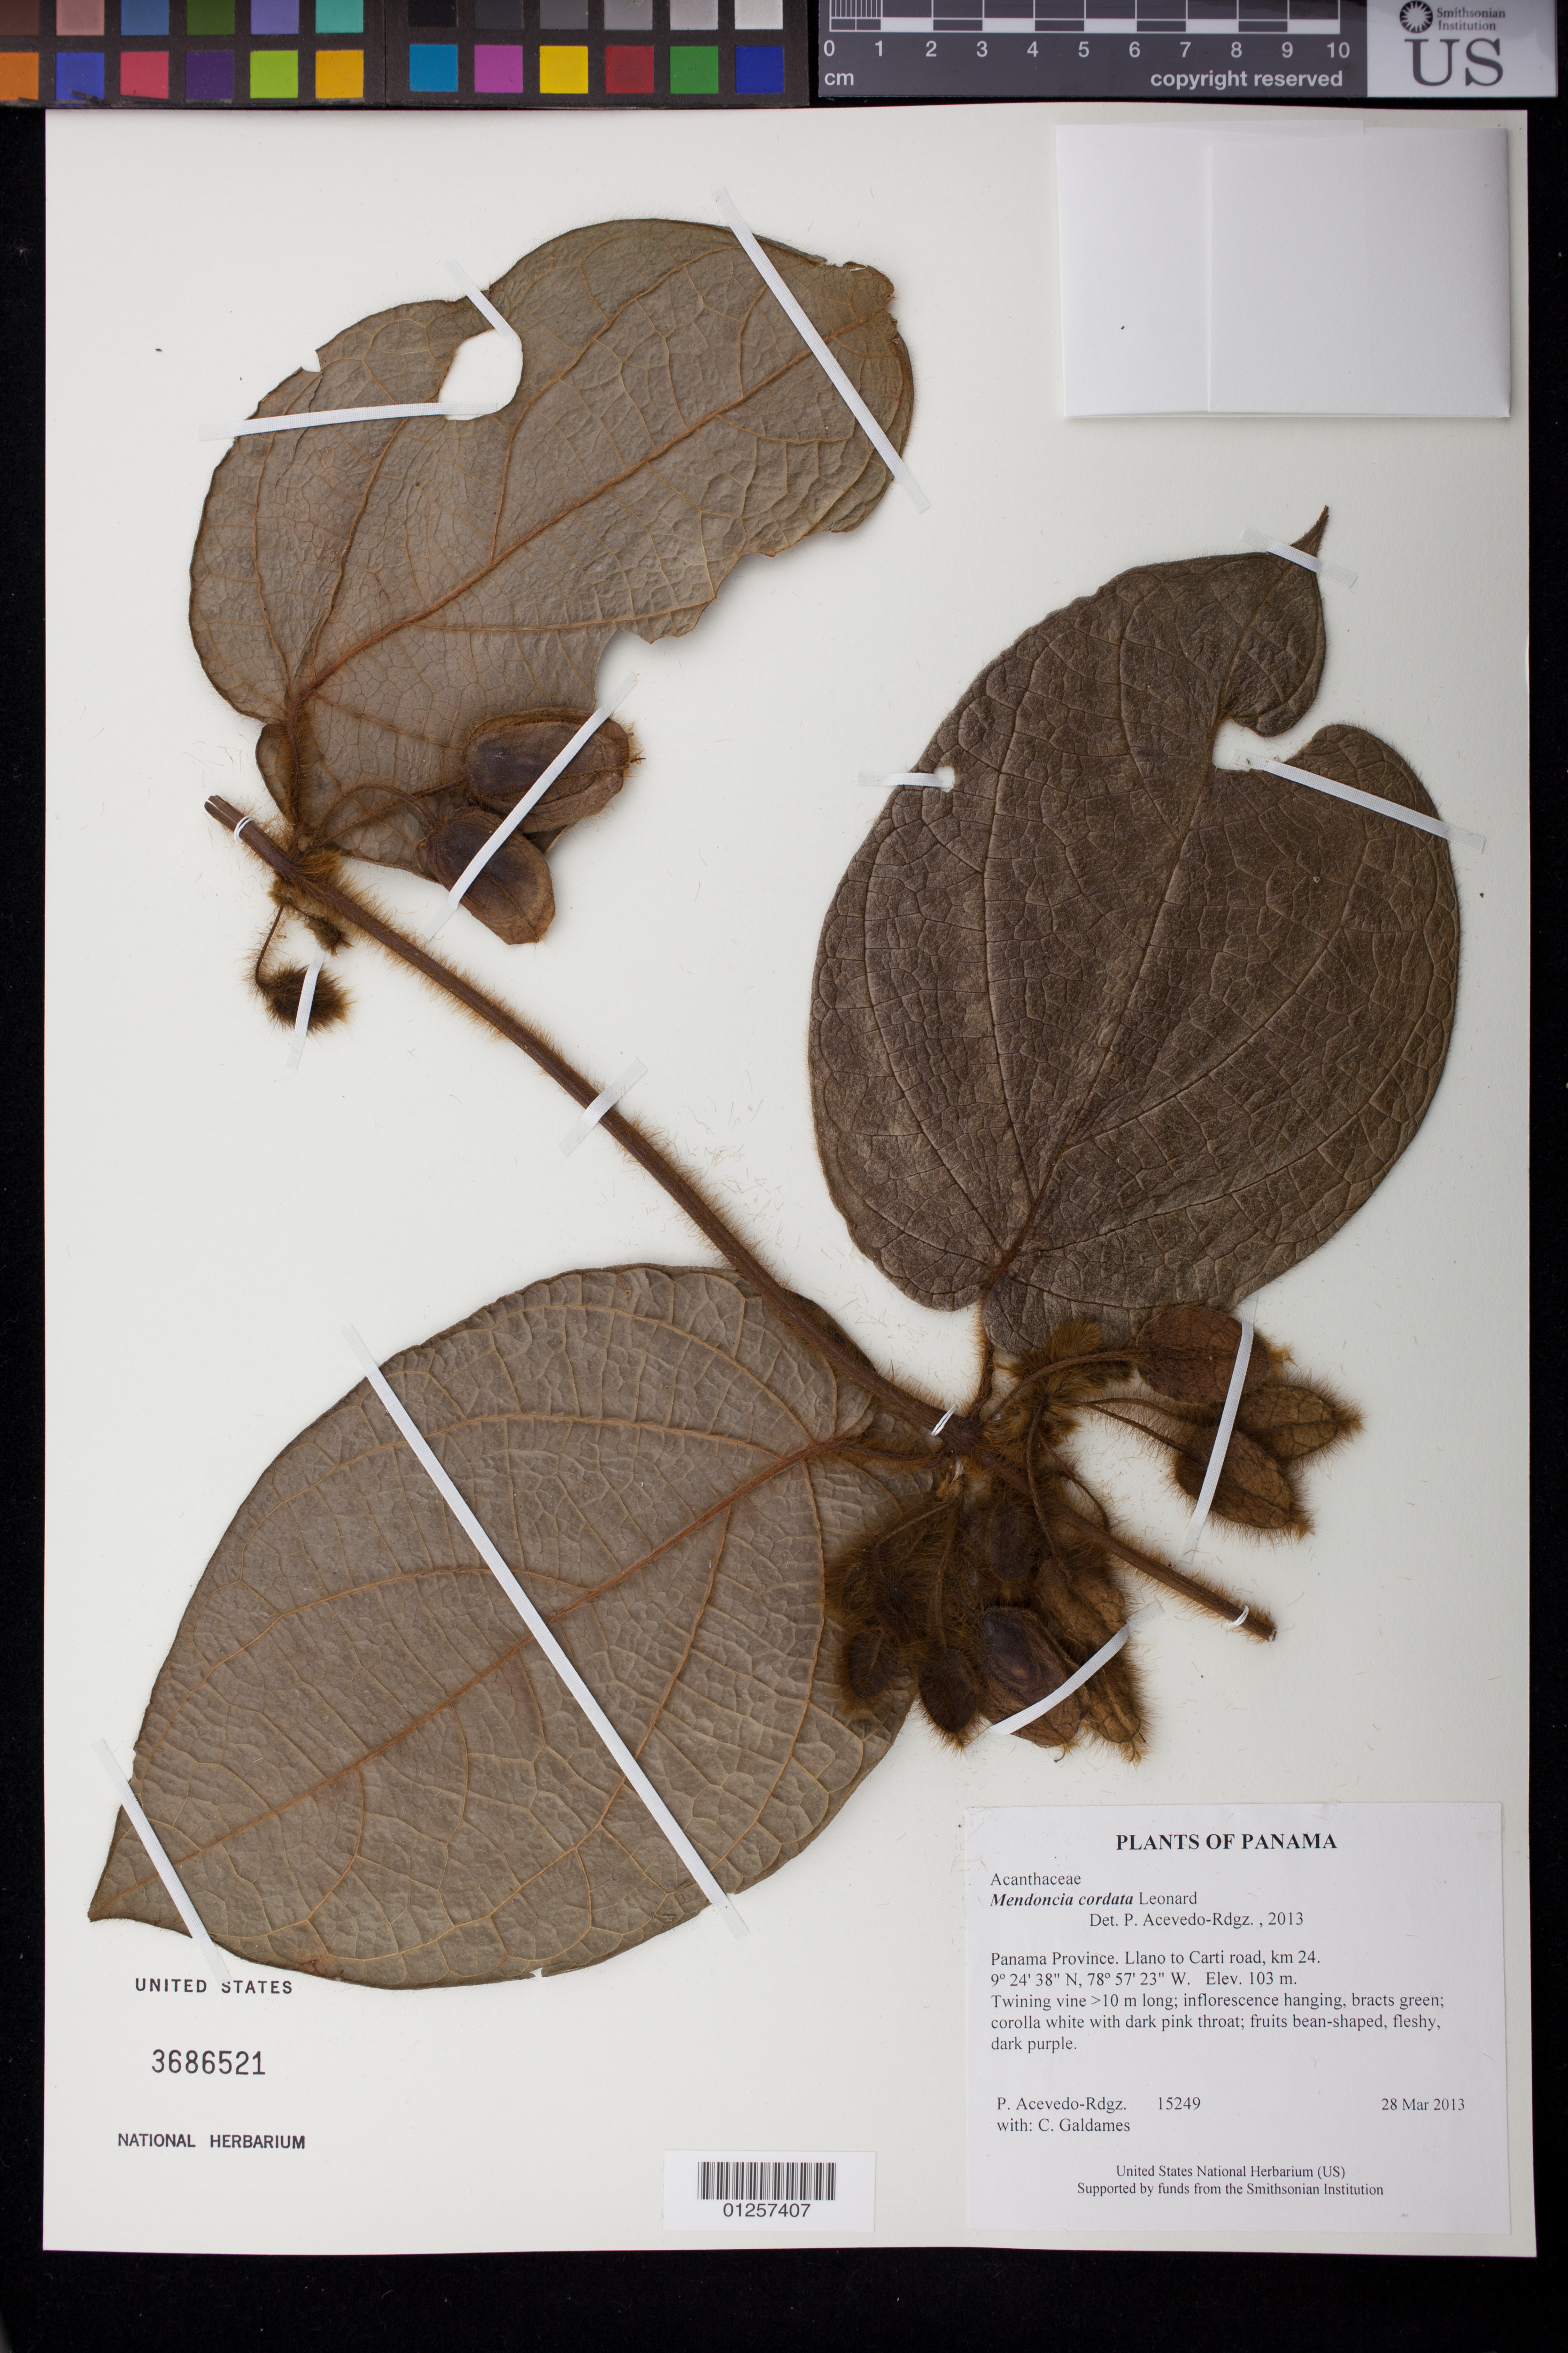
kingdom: Plantae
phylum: Tracheophyta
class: Magnoliopsida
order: Lamiales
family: Acanthaceae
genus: Mendoncia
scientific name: Mendoncia cordata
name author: Leonard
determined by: Acevedo-Rodríguez, P., (BOT), Smithsonian Institution - National Museum of Natural History (UNITED STATES)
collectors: P. Acevedo-Rodr. & C. Galdames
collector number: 15249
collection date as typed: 28 Mar 2013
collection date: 2013-03-28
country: Panama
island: Panama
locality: Llano to Carti road, km 24.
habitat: Remnant moist forest along road.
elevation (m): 103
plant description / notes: US, PMA, NY, MO, GH, P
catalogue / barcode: US 3686521